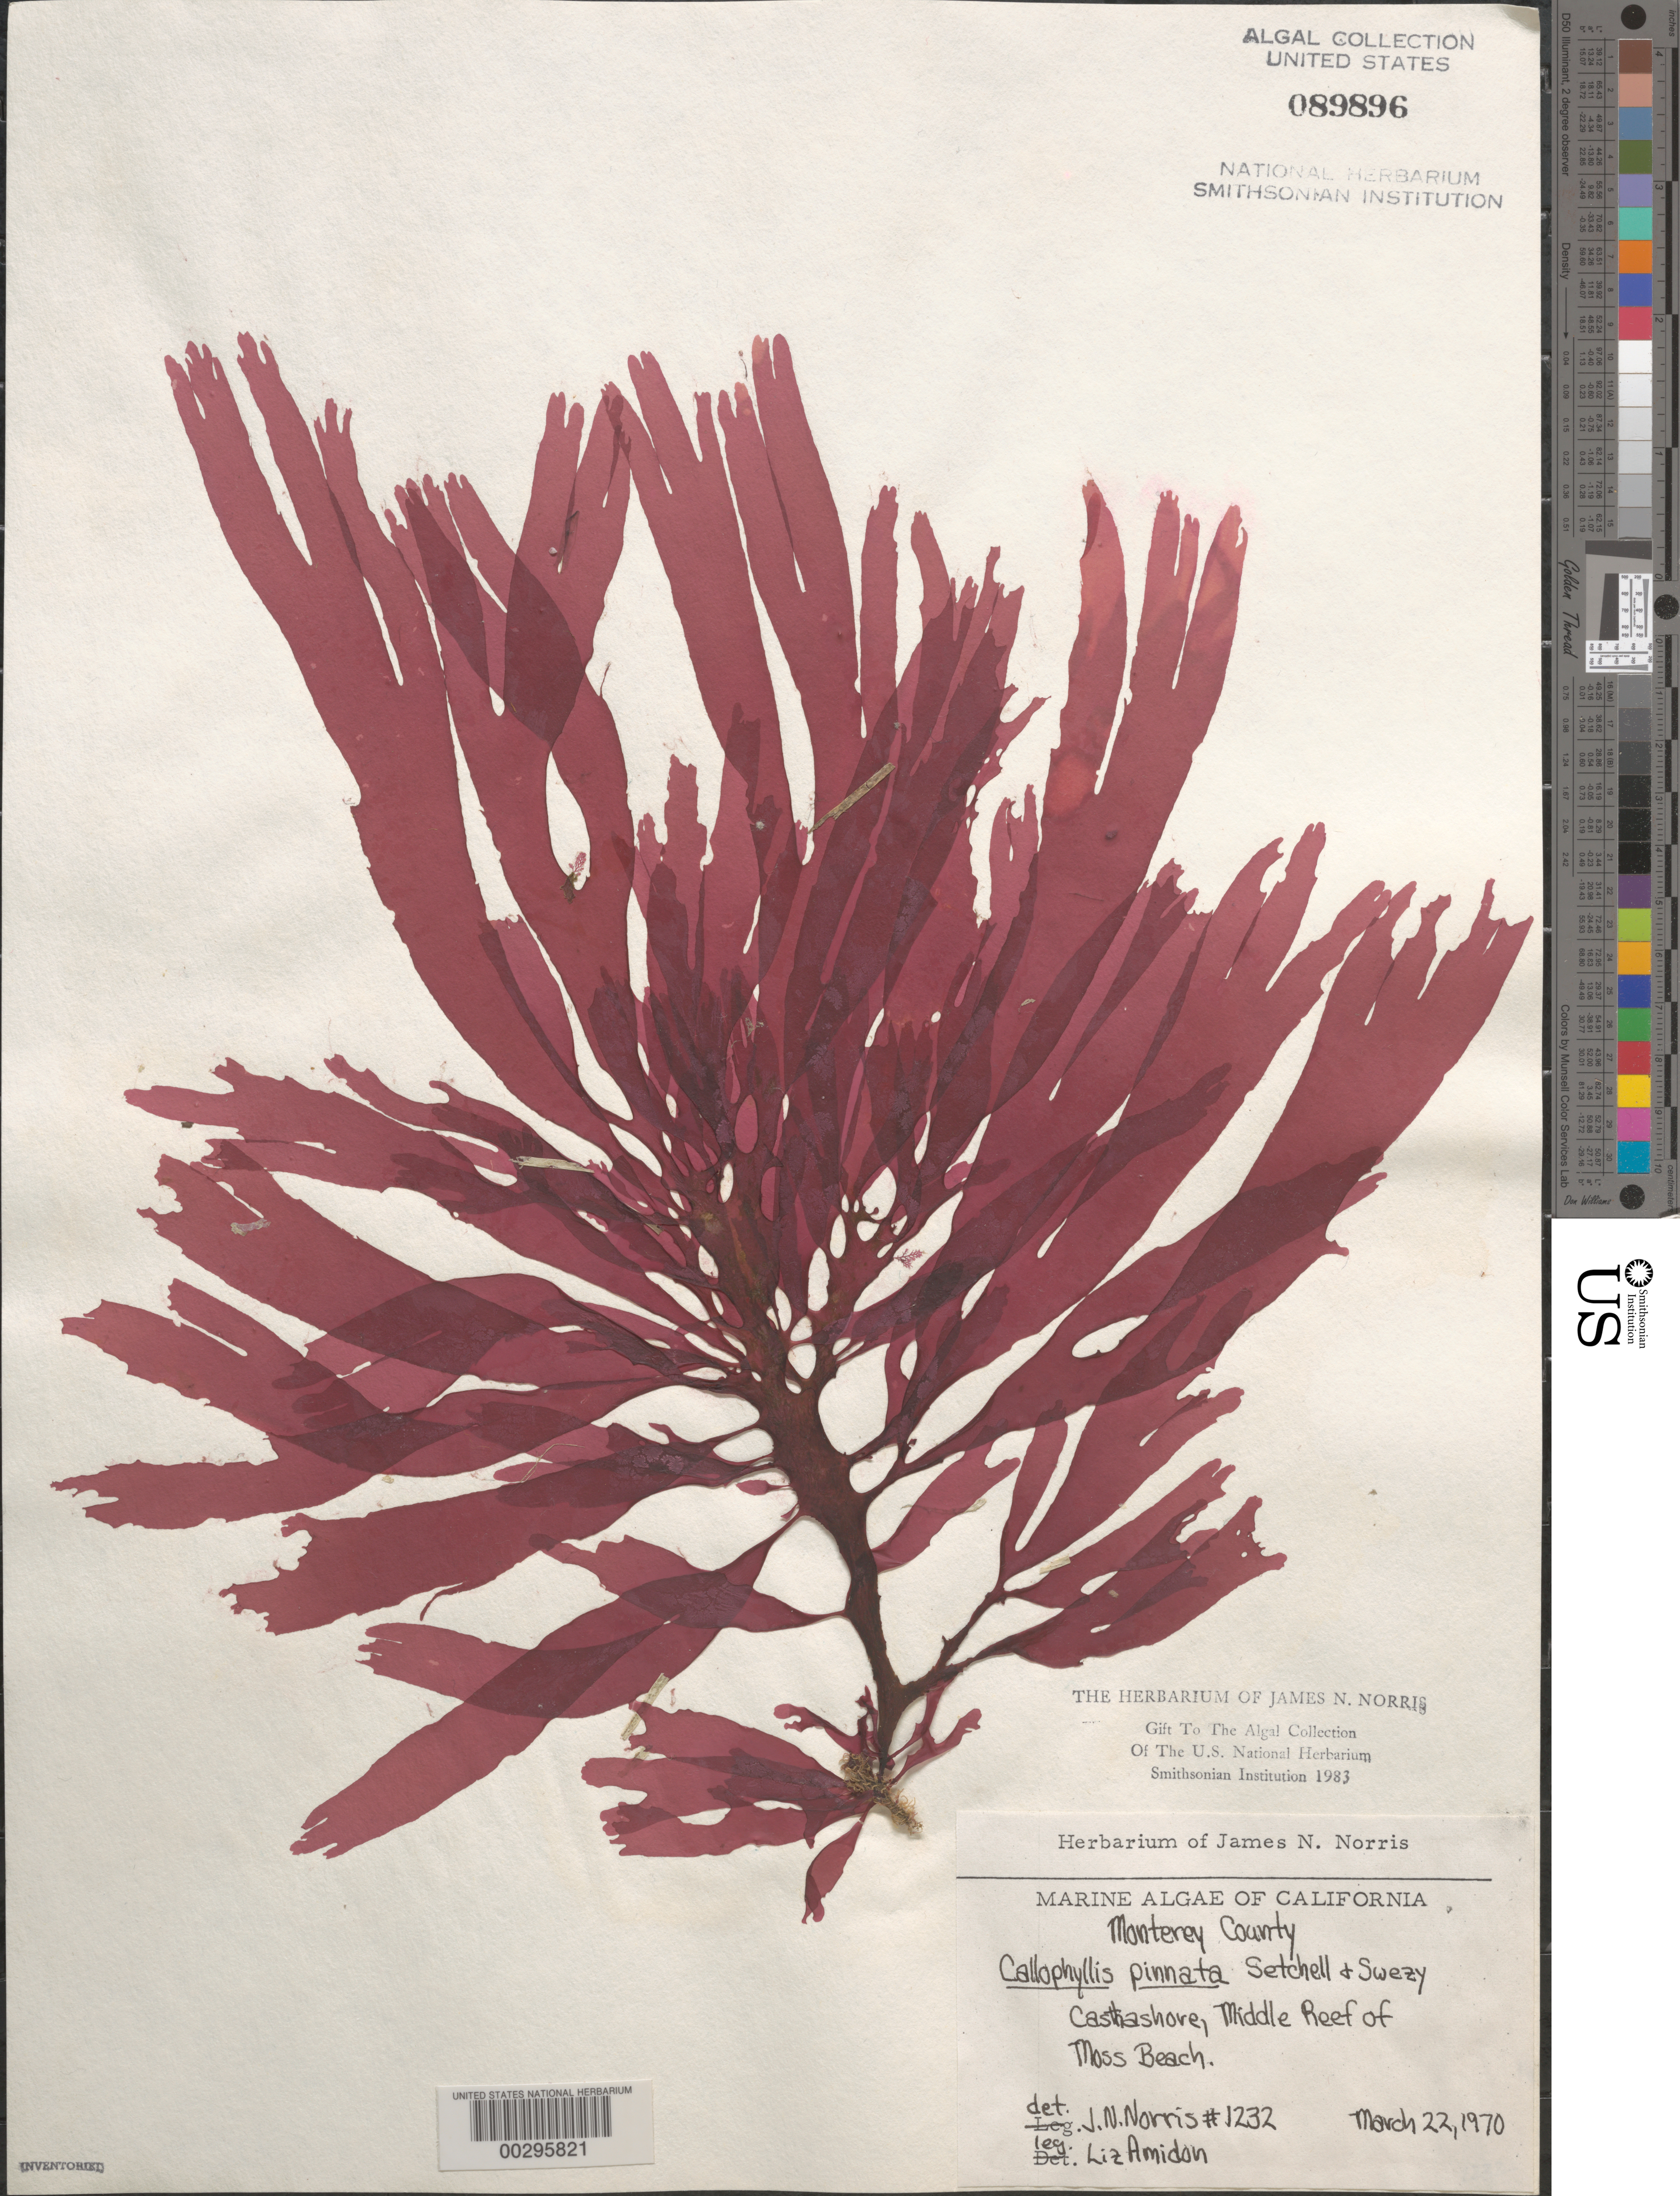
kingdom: Plantae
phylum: Rhodophyta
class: Florideophyceae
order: Gigartinales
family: Kallymeniaceae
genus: Callophyllis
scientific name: Callophyllis pinnata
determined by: Norris, James N.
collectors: E. Amidon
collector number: JN-1232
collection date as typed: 22 Mar 1970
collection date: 1970-03-22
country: United States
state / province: California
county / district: Monterey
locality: Middle Reef of Moss Beach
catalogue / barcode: US 89896